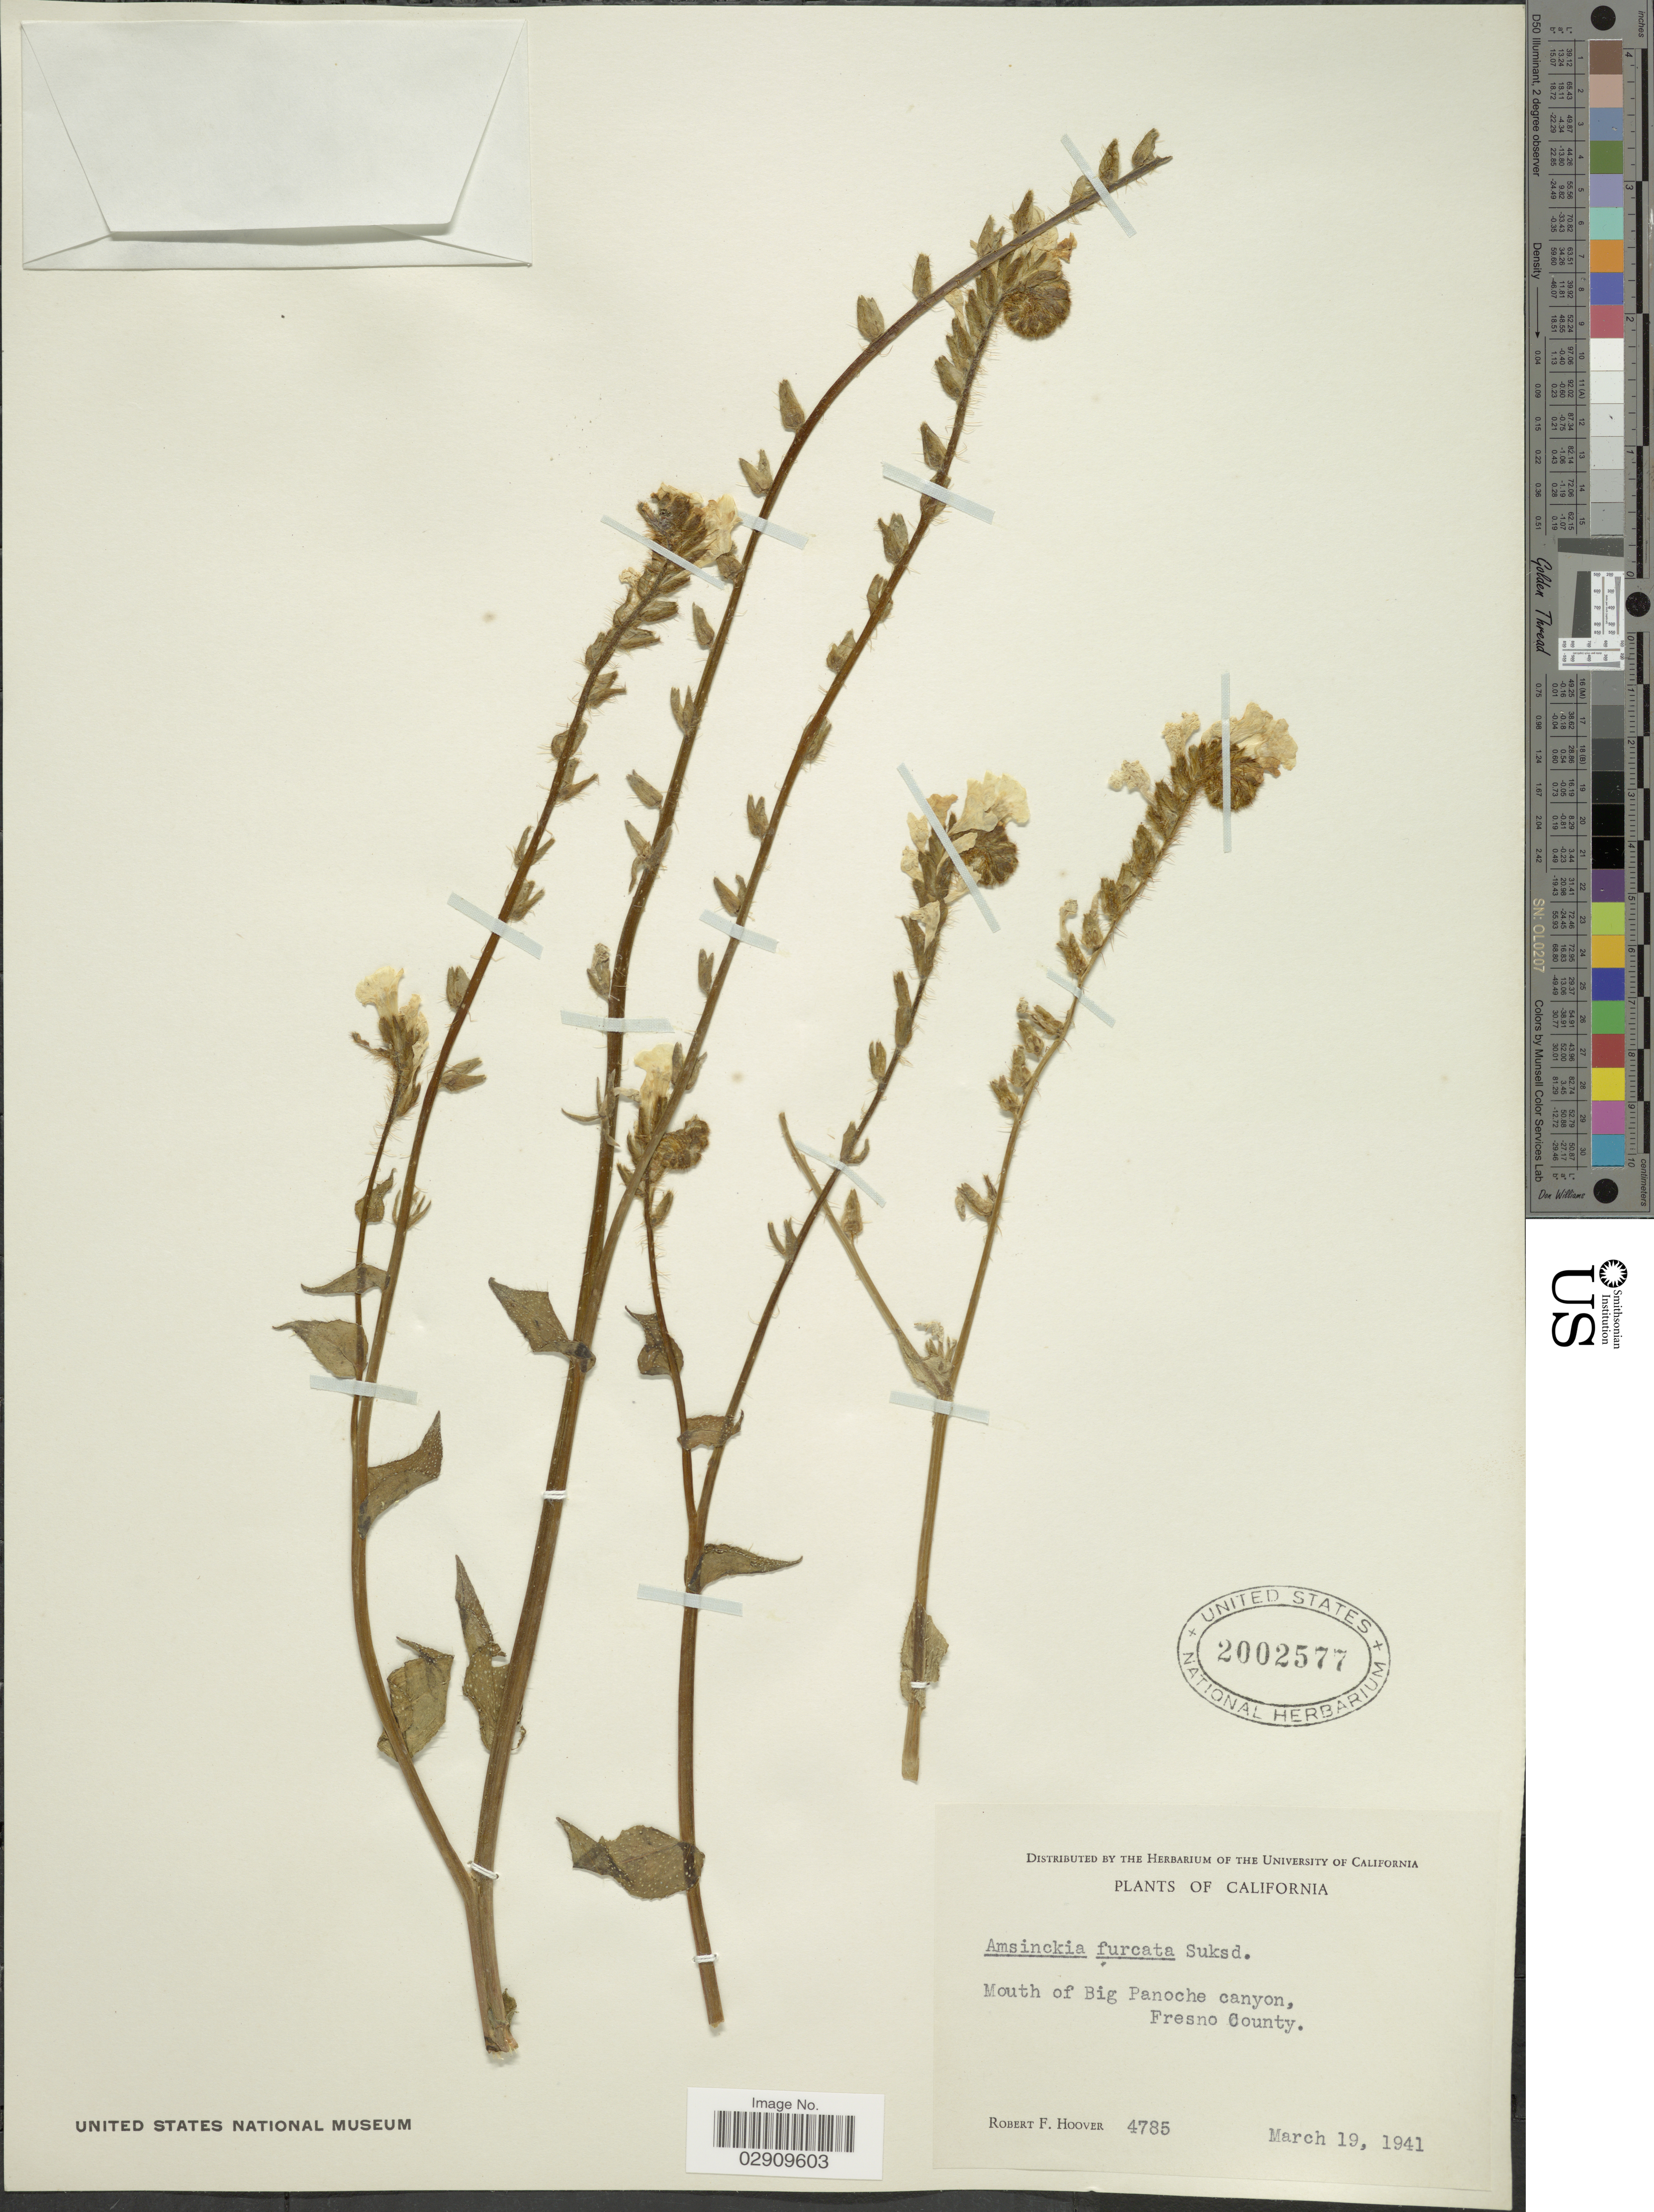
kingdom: Plantae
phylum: Tracheophyta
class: Magnoliopsida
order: Boraginales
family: Boraginaceae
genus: Amsinckia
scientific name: Amsinckia vernicosa var. furcata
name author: (Suksd.) Hoover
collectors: R. F. Hoover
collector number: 4785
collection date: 1941-03-19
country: United States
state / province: California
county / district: Fresno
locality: Mouth of Big Panoche canyon, Fresno County.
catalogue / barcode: US 2002577